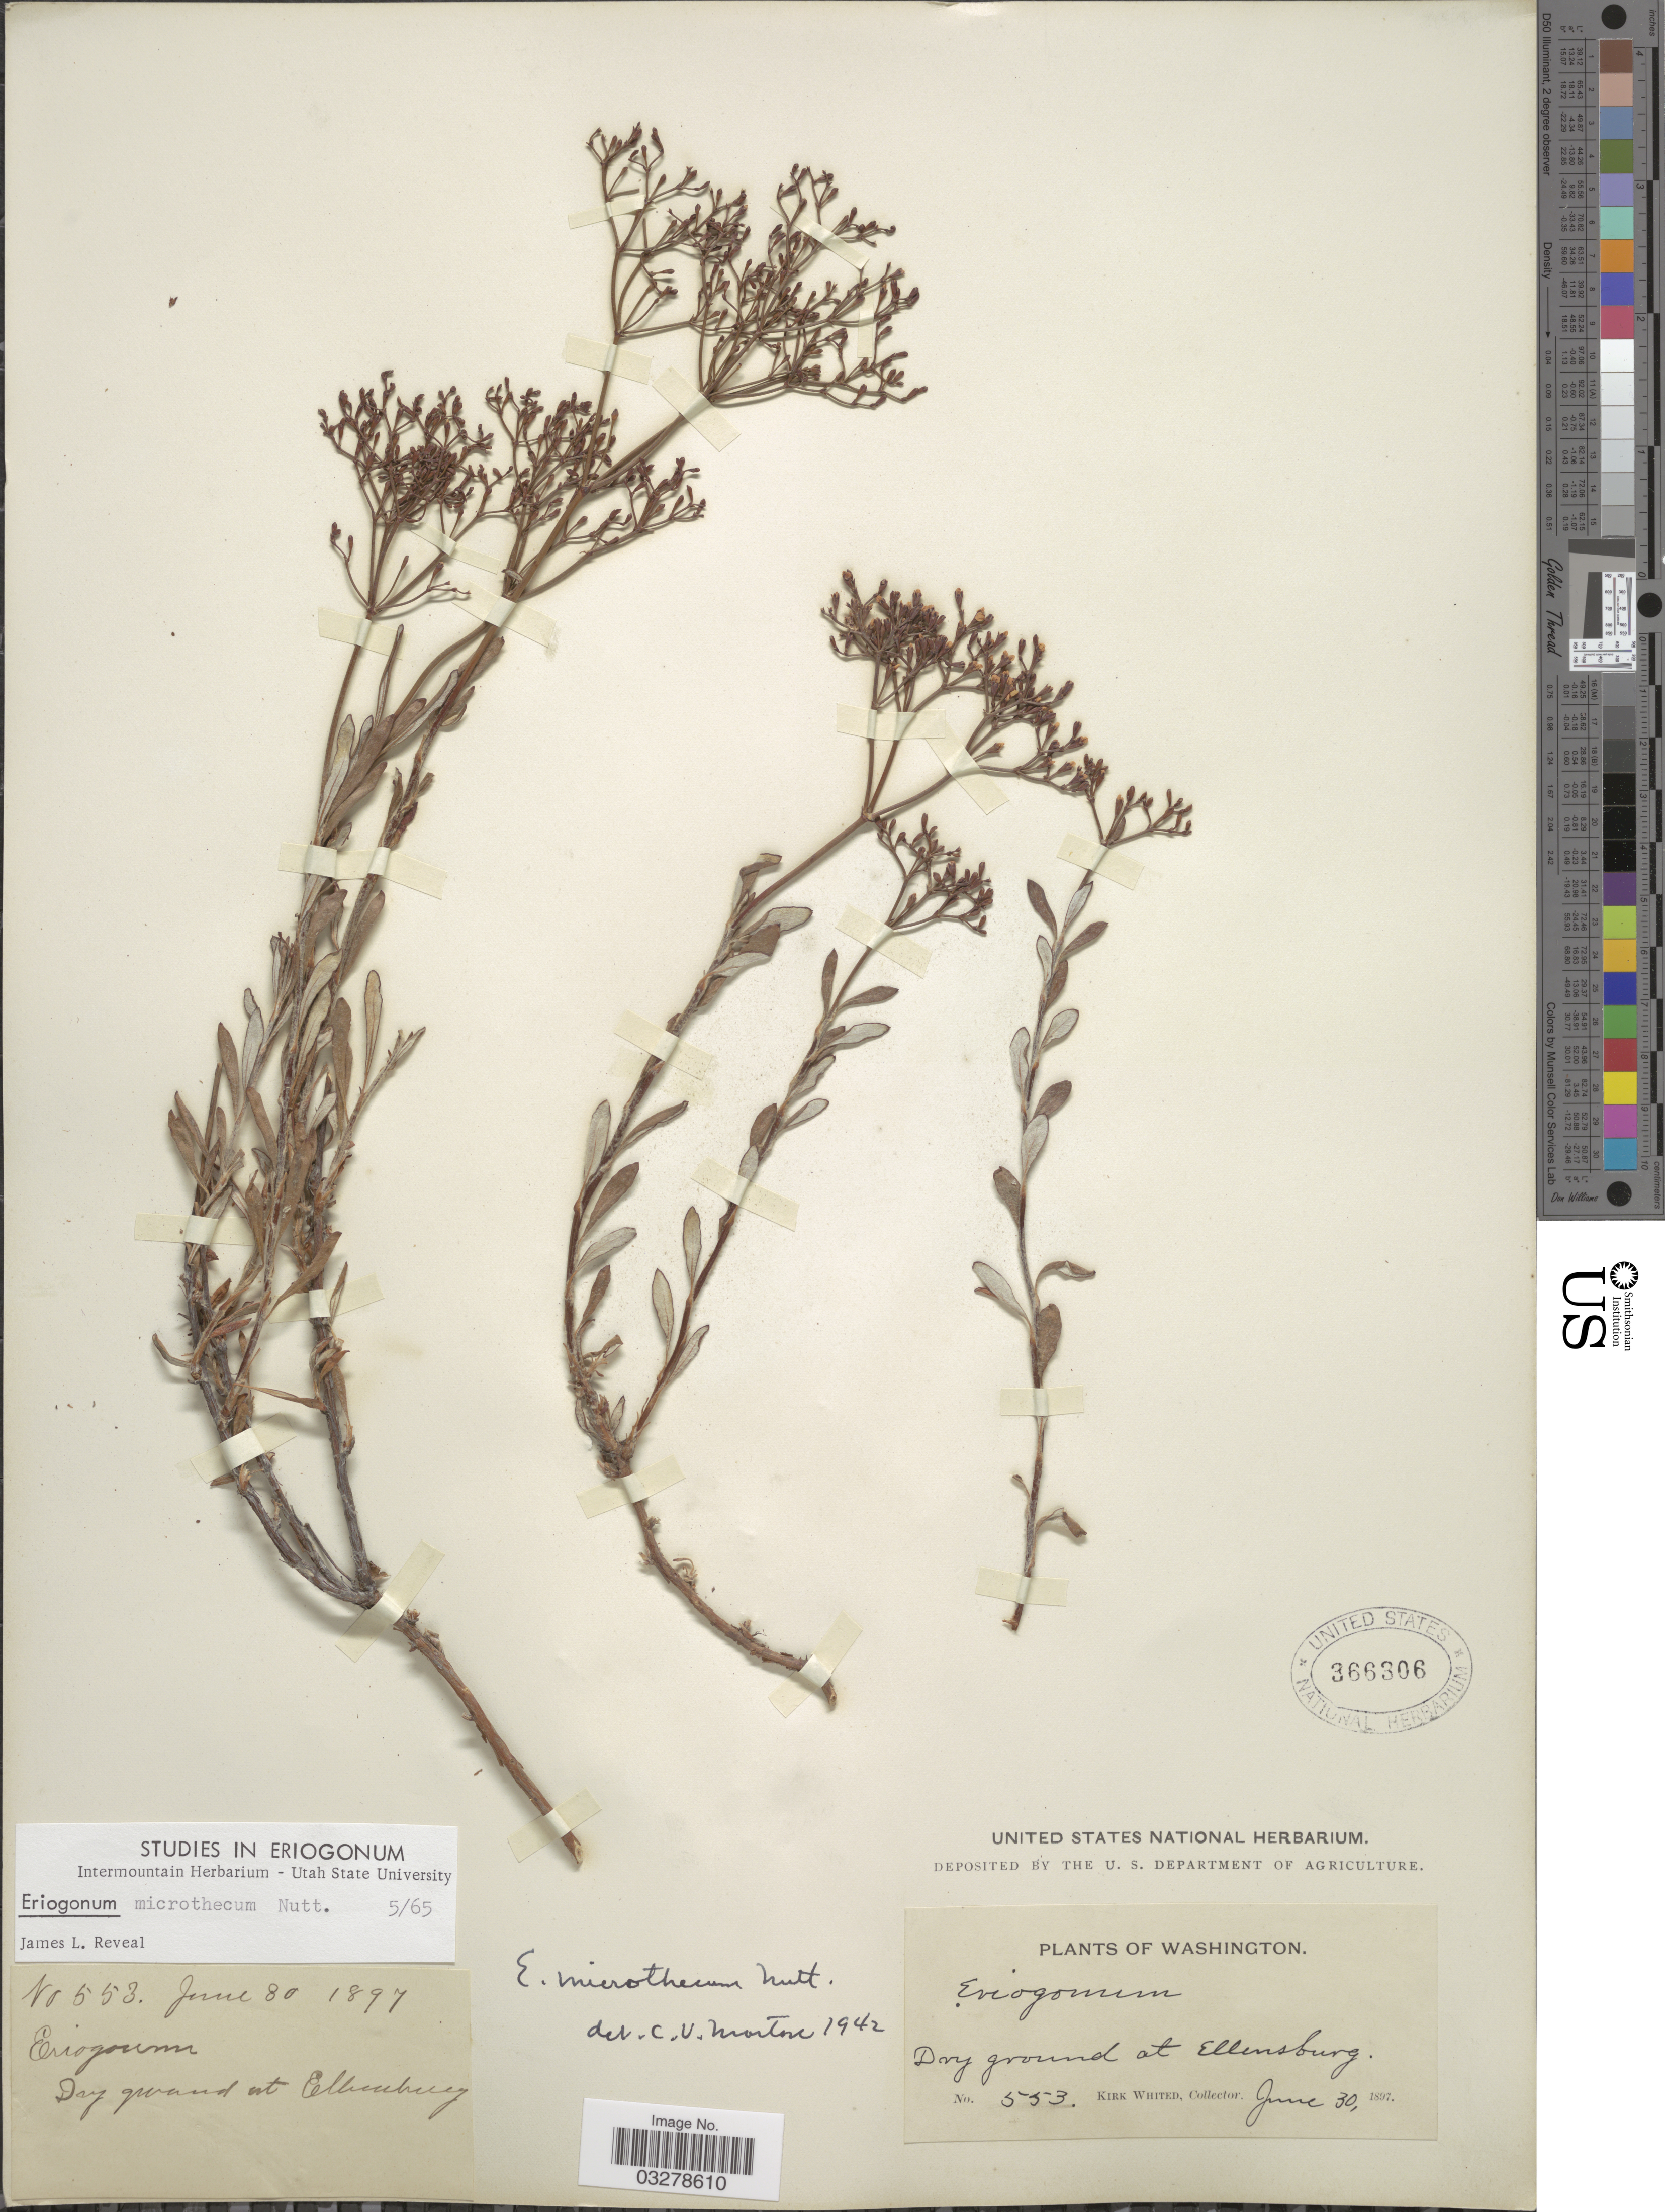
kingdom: Plantae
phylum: Tracheophyta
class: Magnoliopsida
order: Caryophyllales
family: Polygonaceae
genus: Eriogonum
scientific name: Eriogonum microtheca var. laxiflorum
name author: Hook.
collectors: K. Whited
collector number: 553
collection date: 1897-06-30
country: United States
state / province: Washington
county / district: Kittitas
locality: Dry ground at Ellensburg.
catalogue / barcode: US 366306